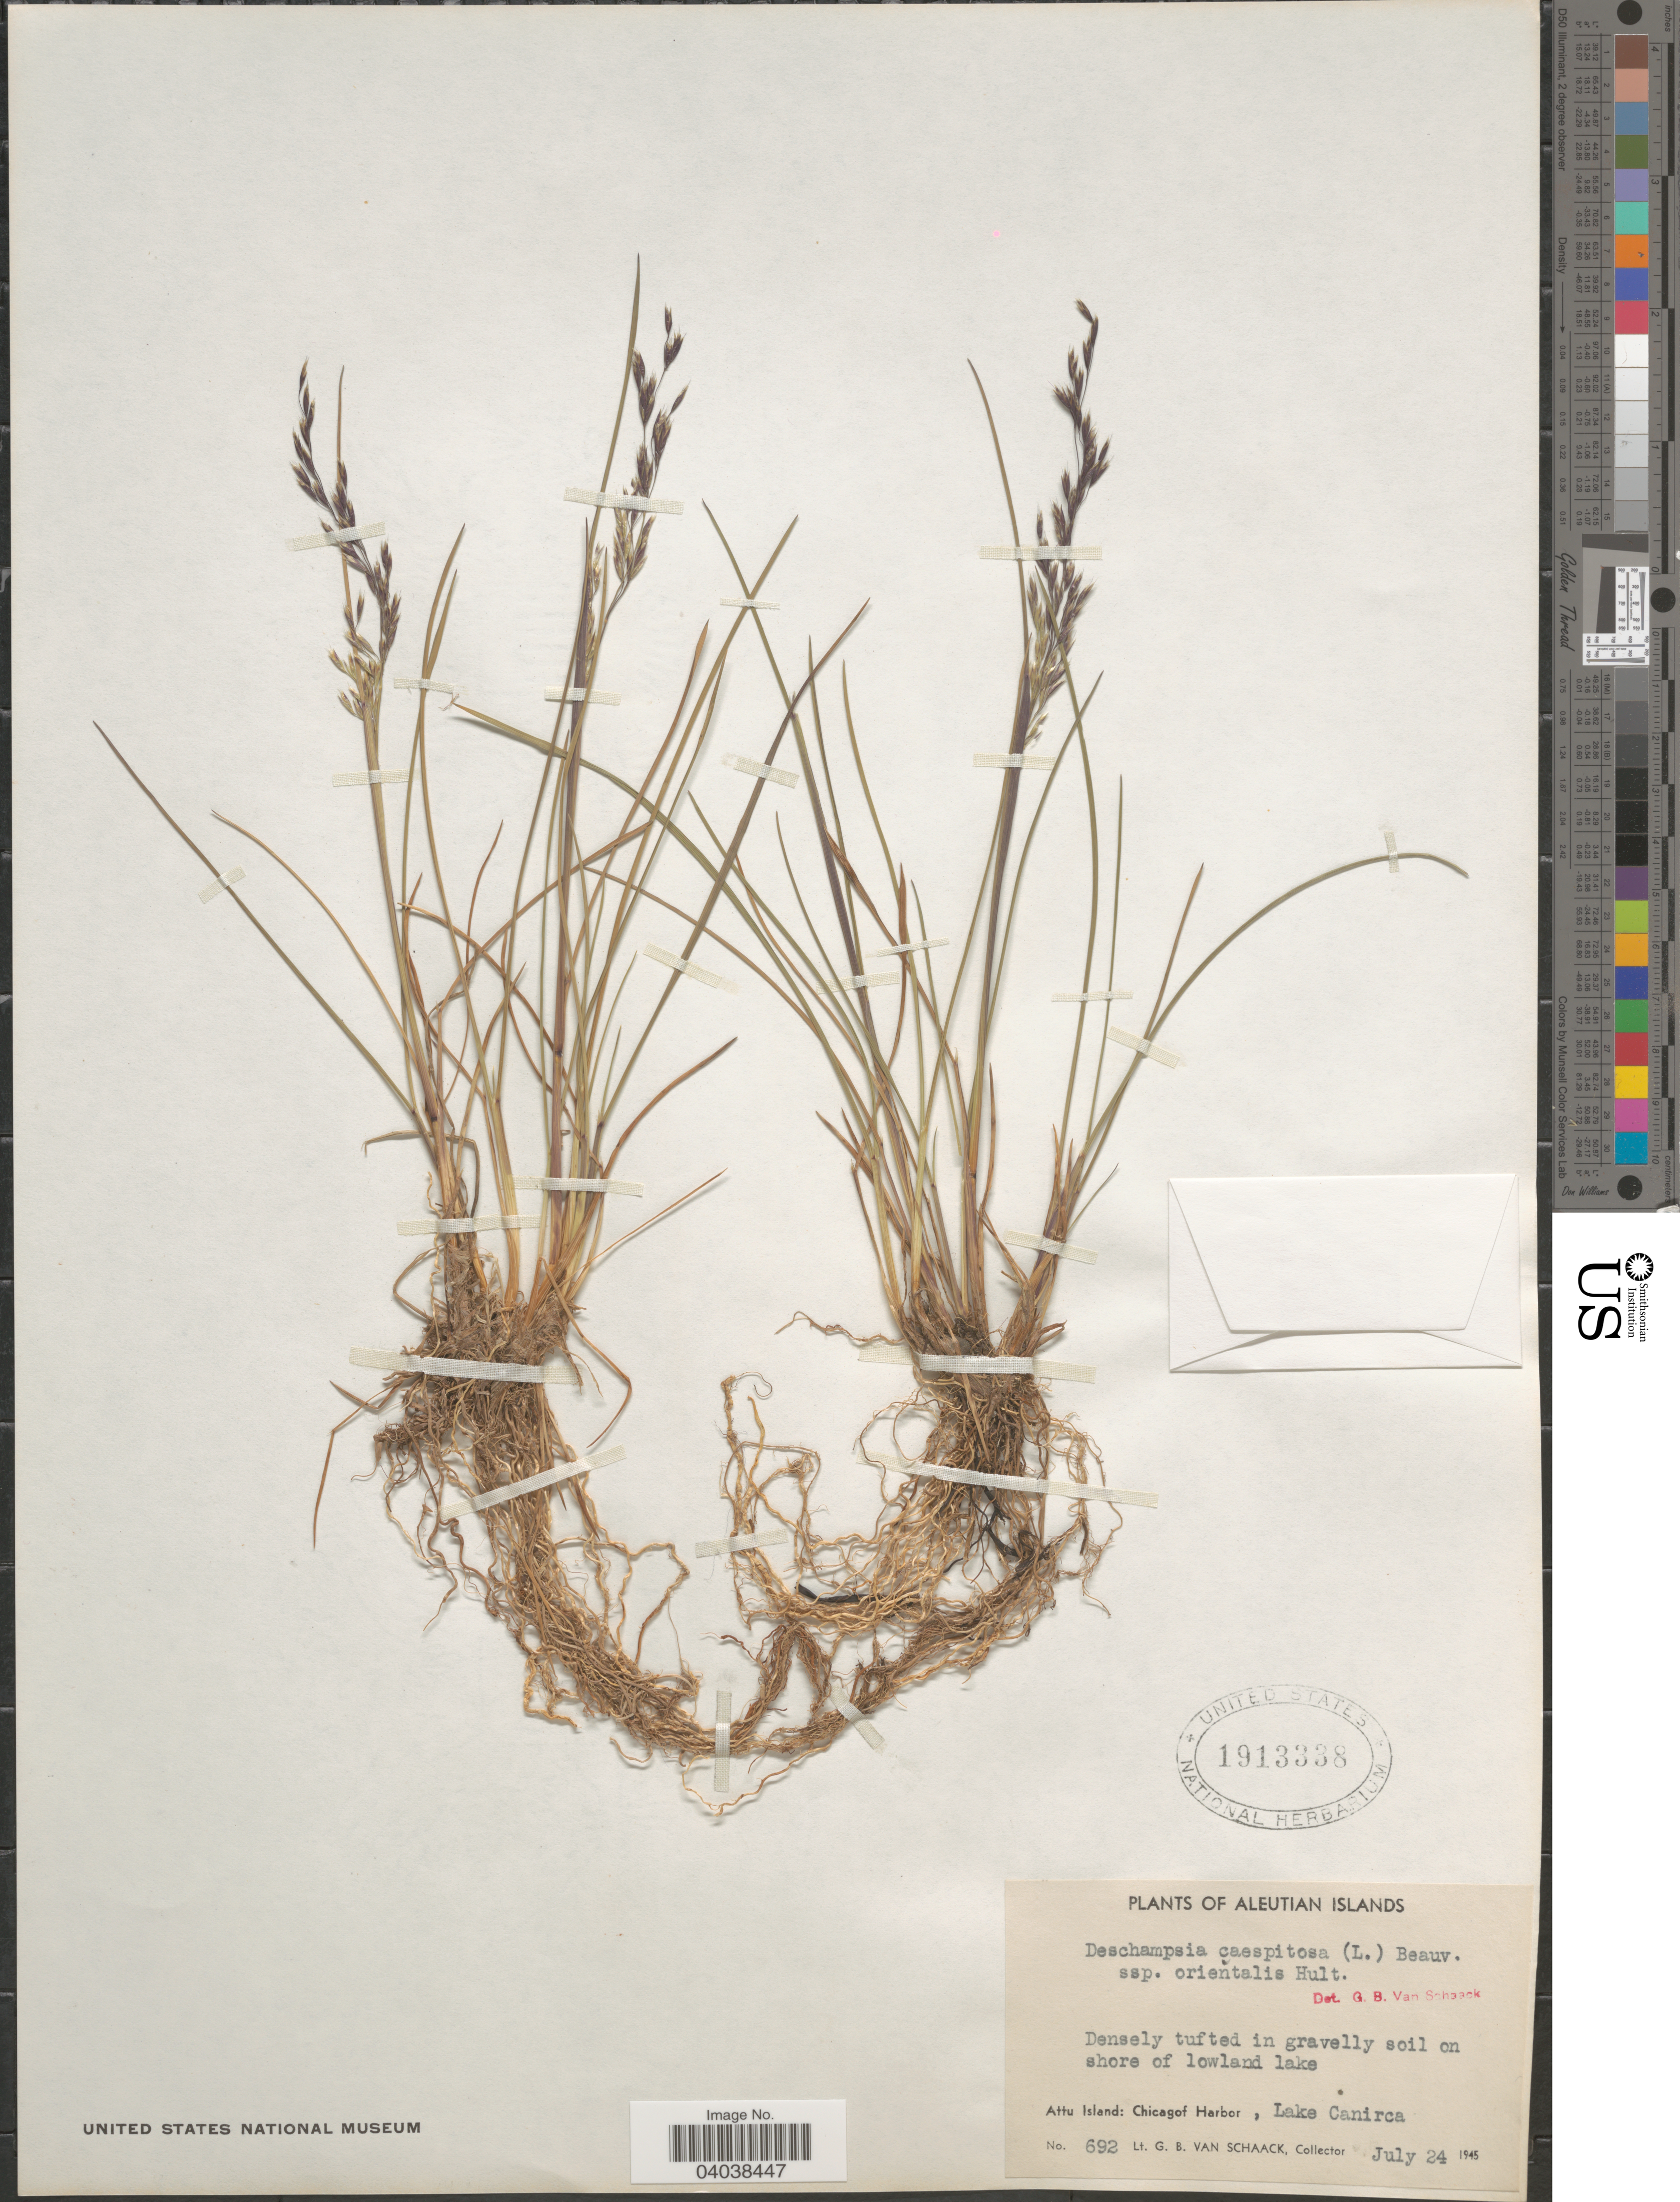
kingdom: Plantae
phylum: Tracheophyta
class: Liliopsida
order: Poales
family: Poaceae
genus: Deschampsia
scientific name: Deschampsia cespitosa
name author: (L.) P. Beauv.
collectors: G. Van Schaack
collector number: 692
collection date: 1945-07-24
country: United States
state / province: Alaska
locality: Aleutian Islands. Attu Island: Chicagof Harbor, Lake Canirca.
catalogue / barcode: US 1913338